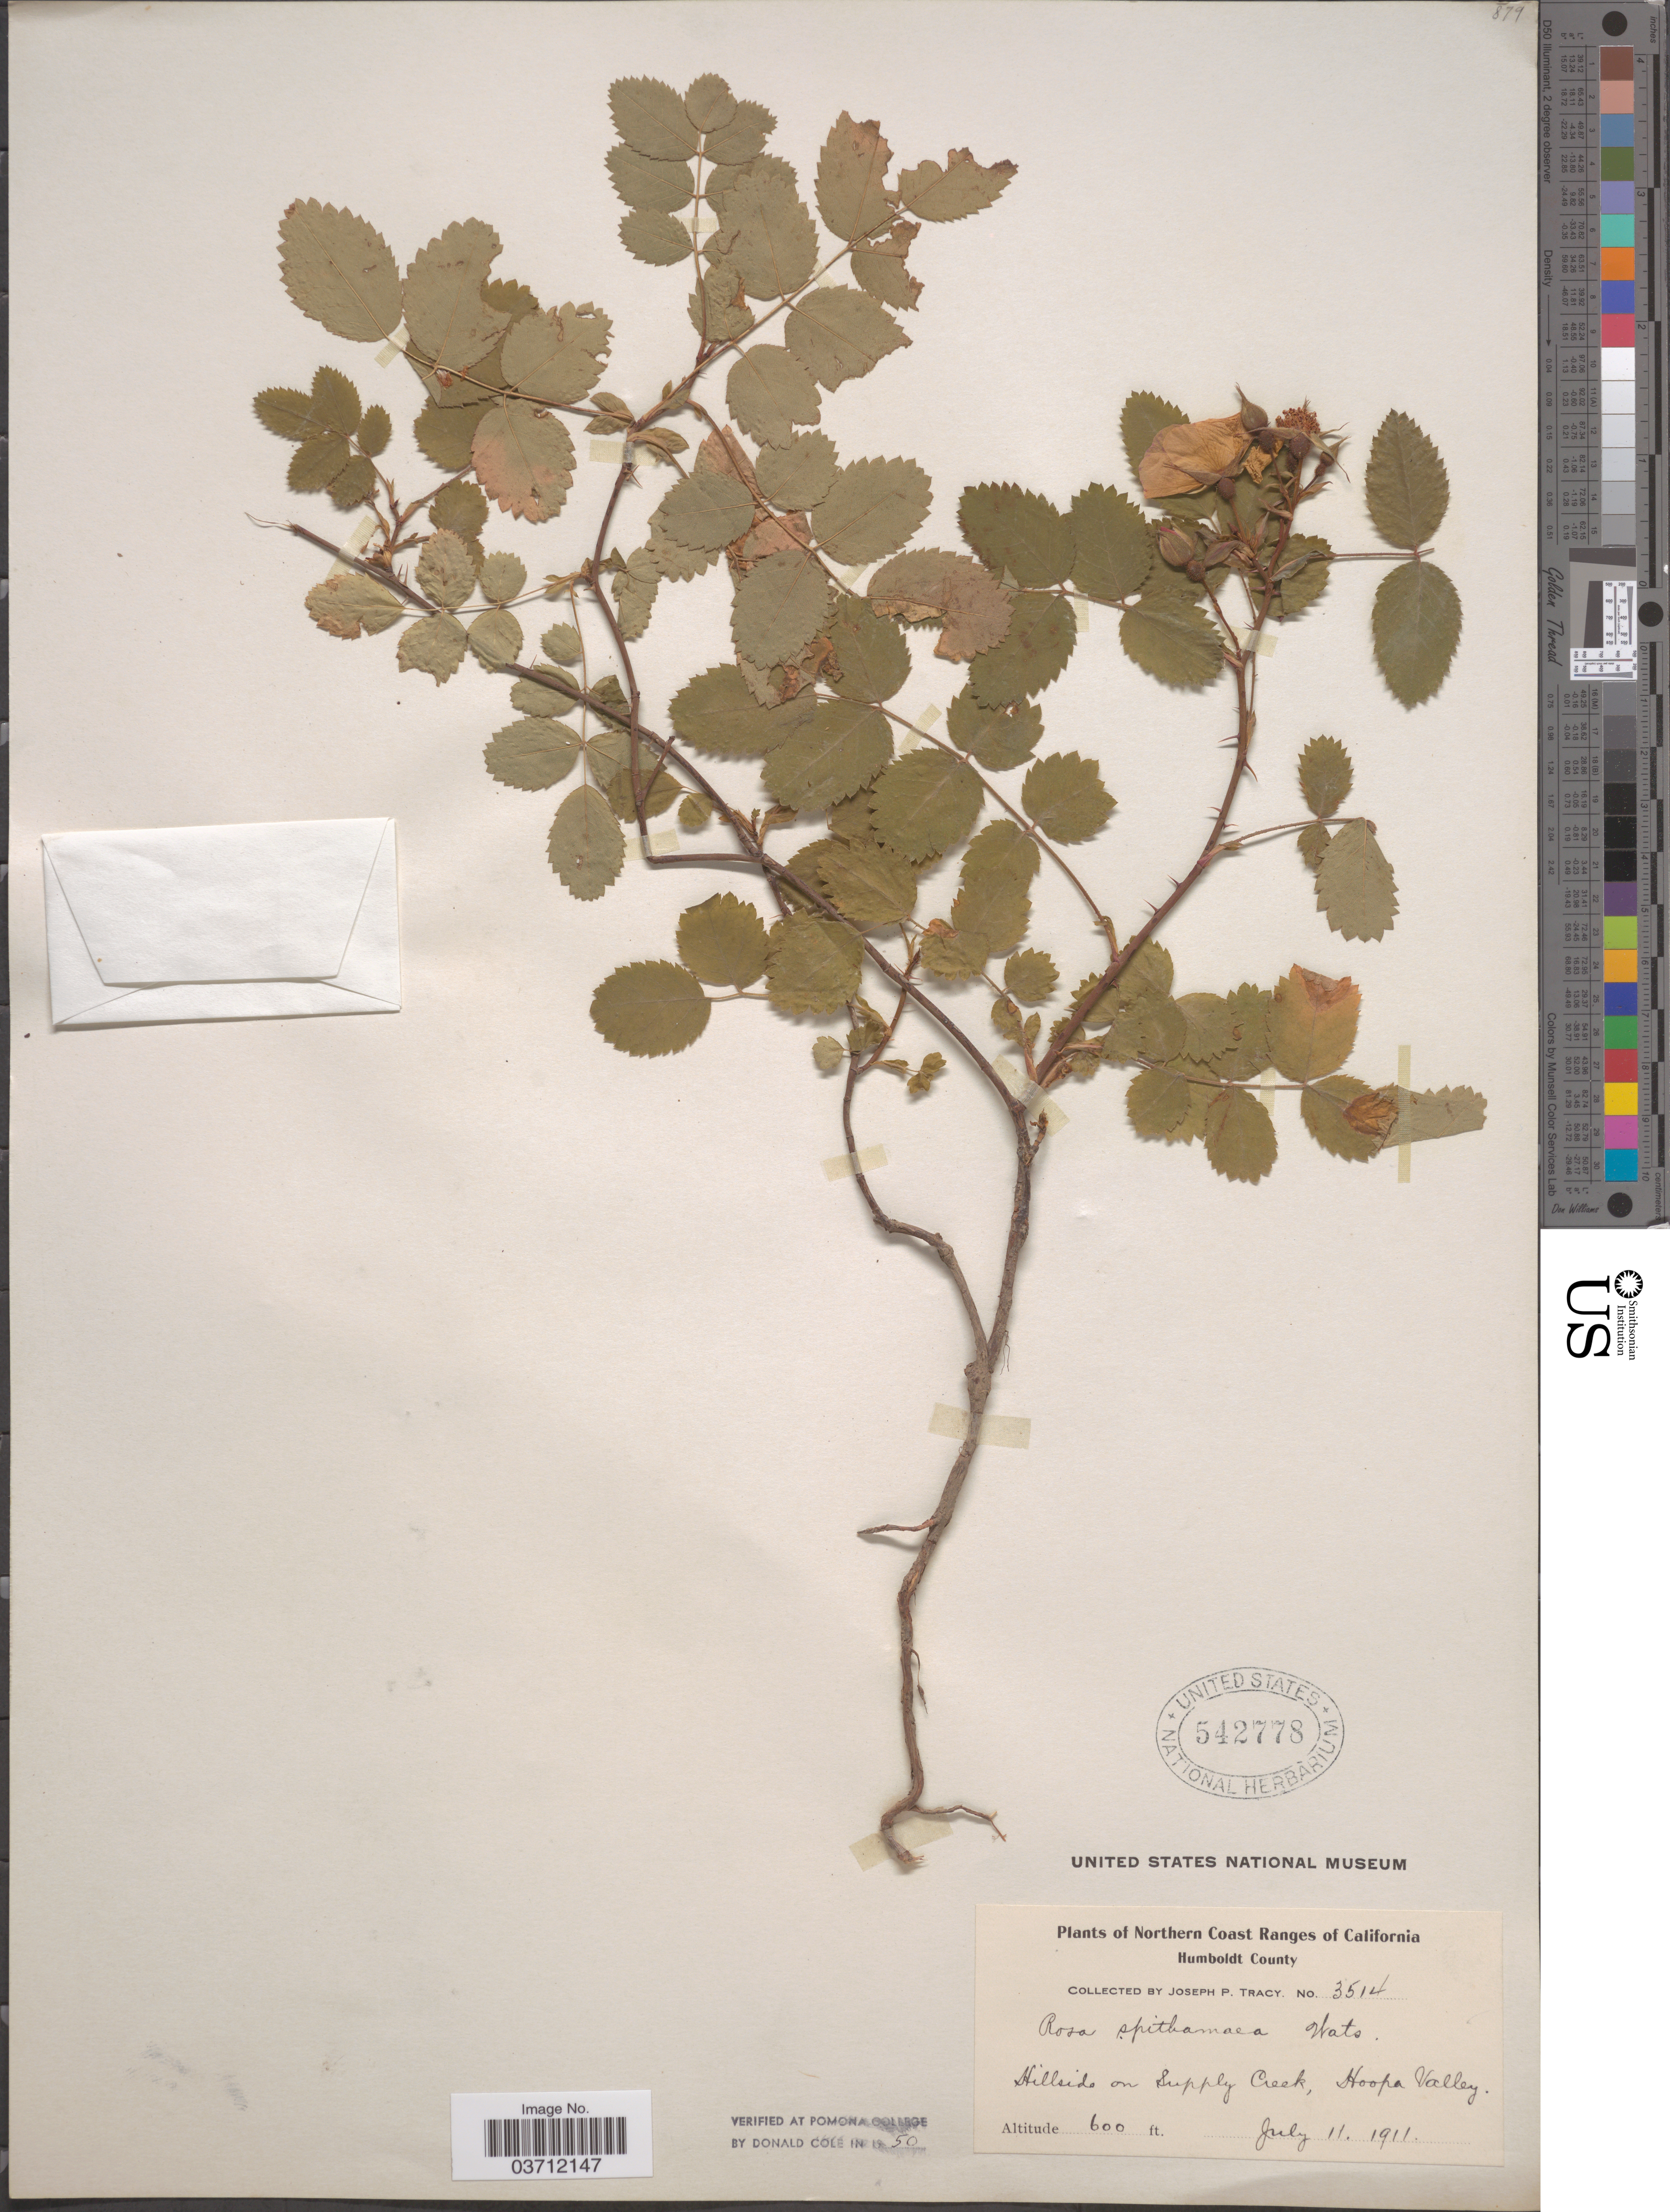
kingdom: Plantae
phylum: Tracheophyta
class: Magnoliopsida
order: Rosales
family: Rosaceae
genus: Rosa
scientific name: Rosa spithamea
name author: S. Watson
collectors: J. Tracy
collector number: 3514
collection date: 1911-07-11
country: United States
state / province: California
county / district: Humboldt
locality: Northern Coast Ranges. Humboldt County. Hillside on Supply Creek, Hoopa Valley.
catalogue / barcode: US 542778